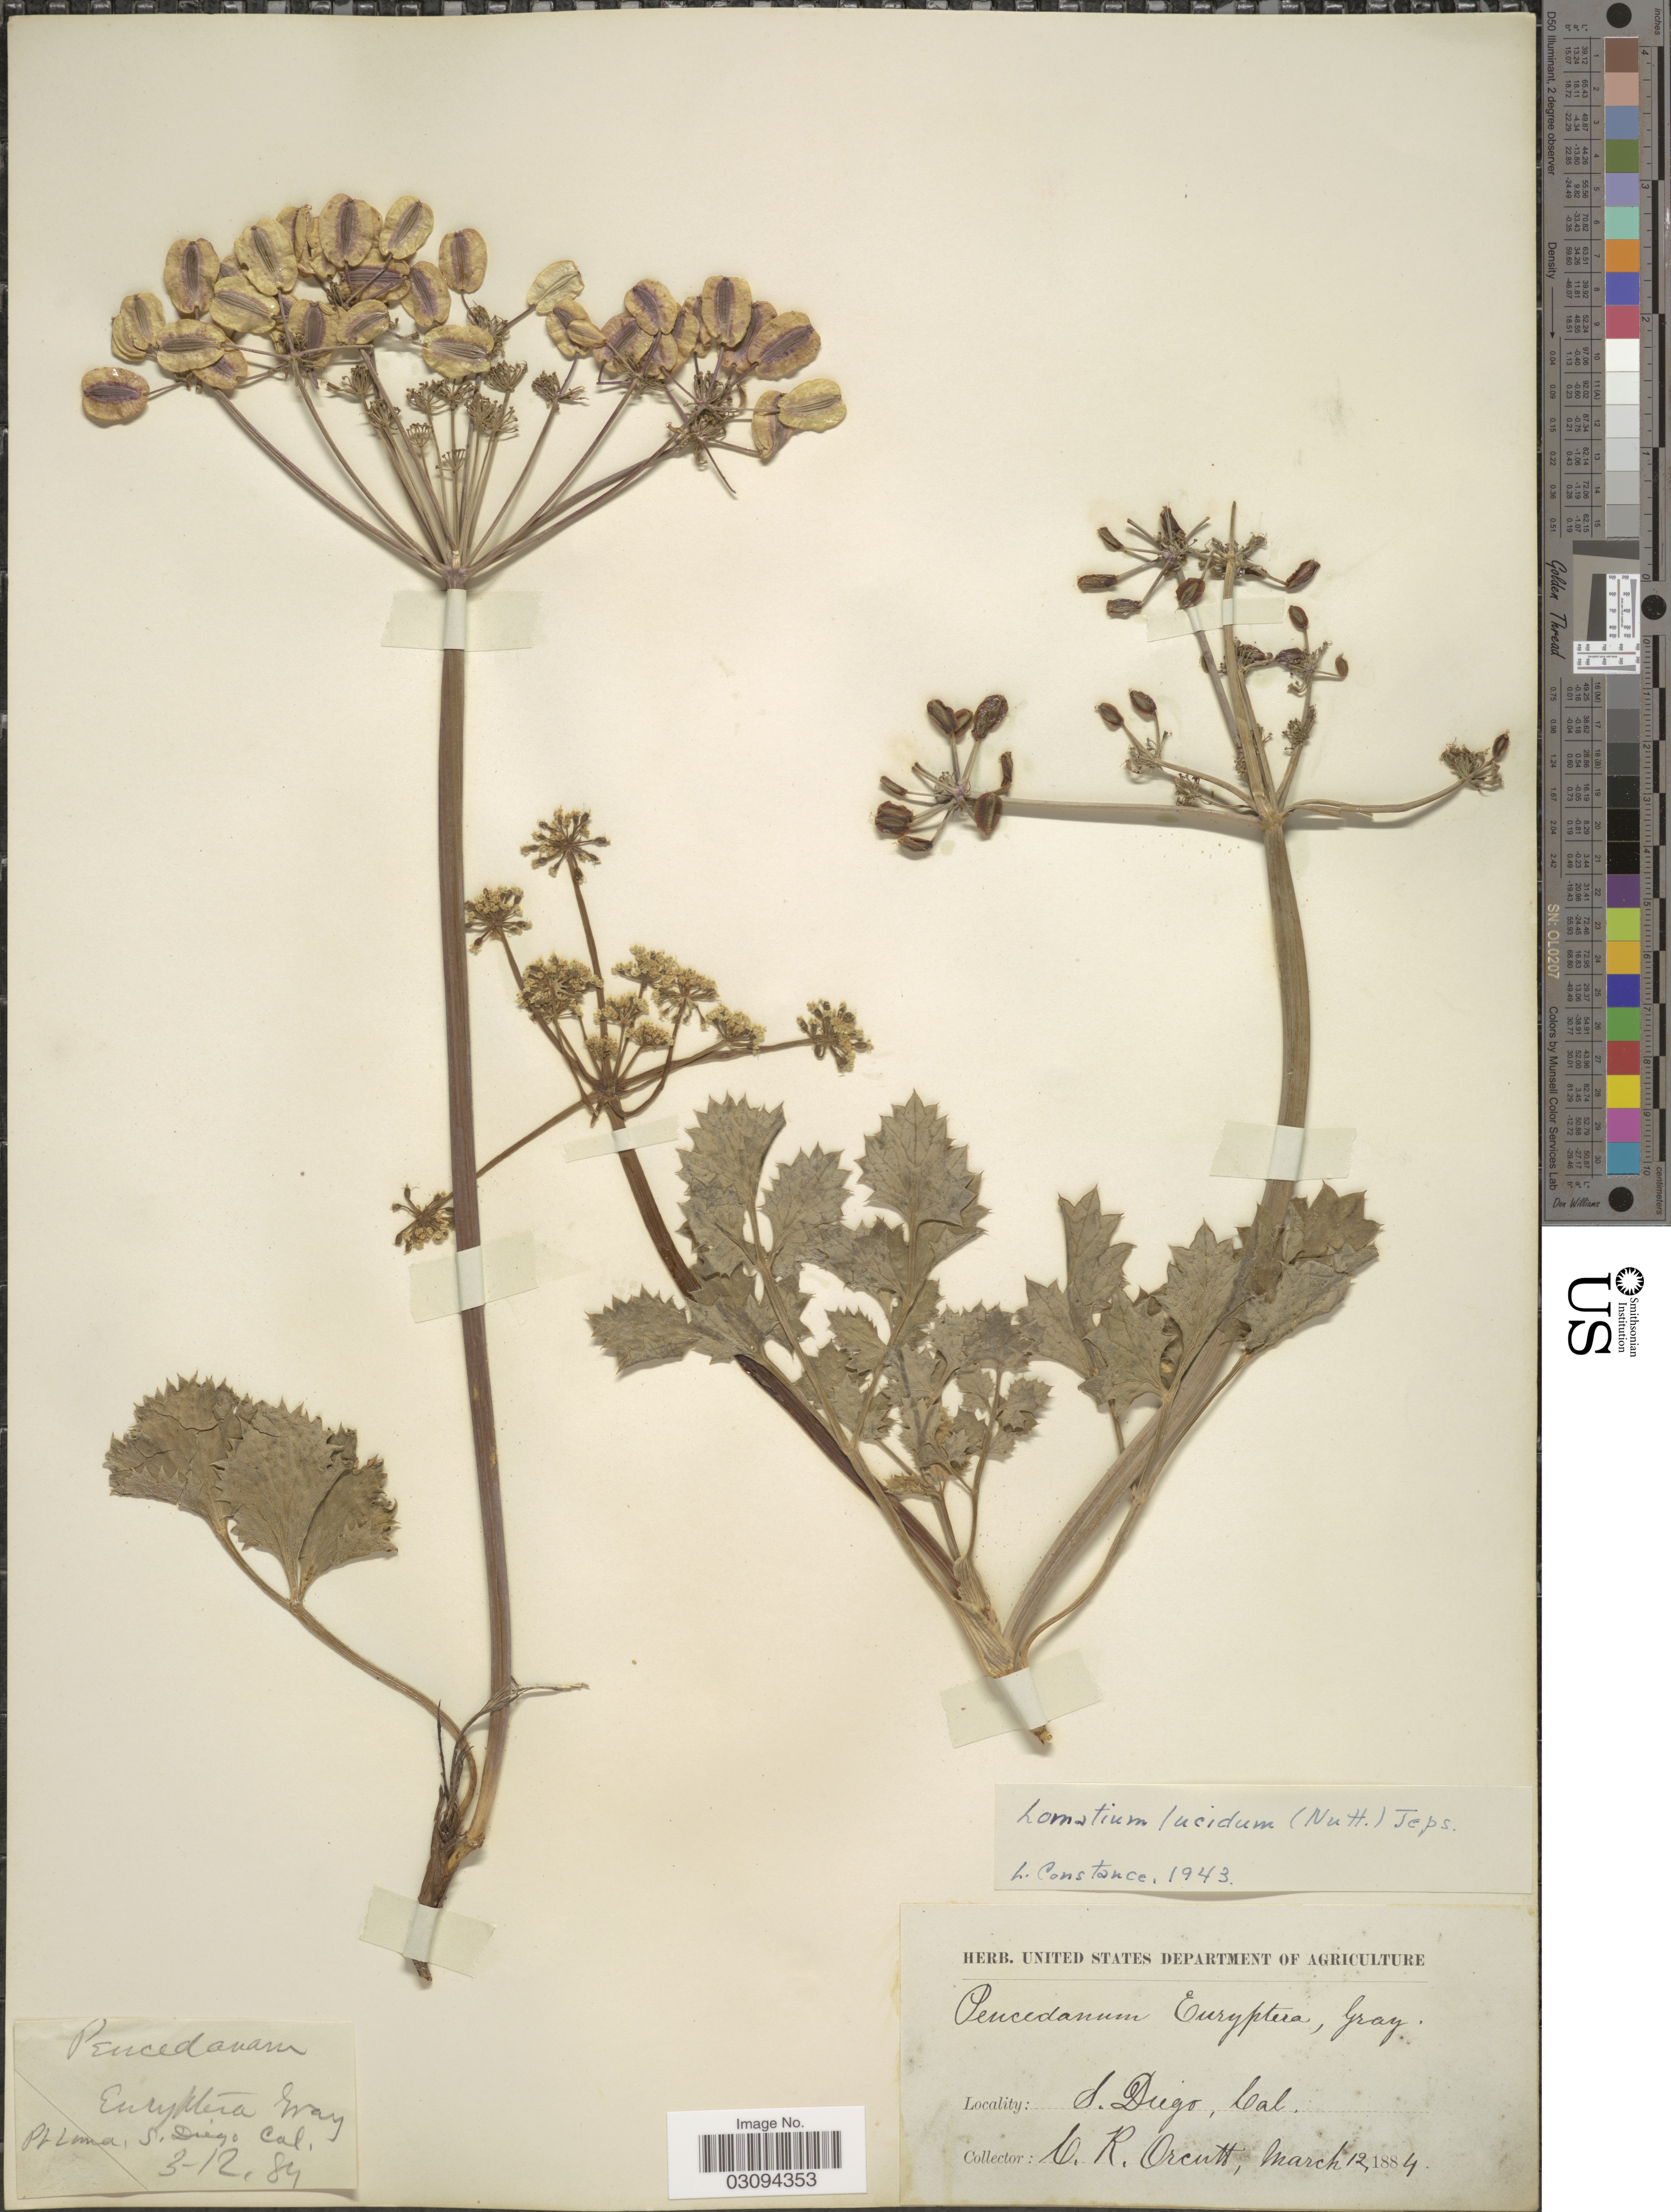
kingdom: Plantae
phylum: Tracheophyta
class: Magnoliopsida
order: Apiales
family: Apiaceae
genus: Lomatium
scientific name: Lomatium lucidum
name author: (Nutt. ex Torr. & A. Gray) Jeps.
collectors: C. R. Orcutt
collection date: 1884-03-12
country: United States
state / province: California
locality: Pt Loma, S. Diego, Cal.